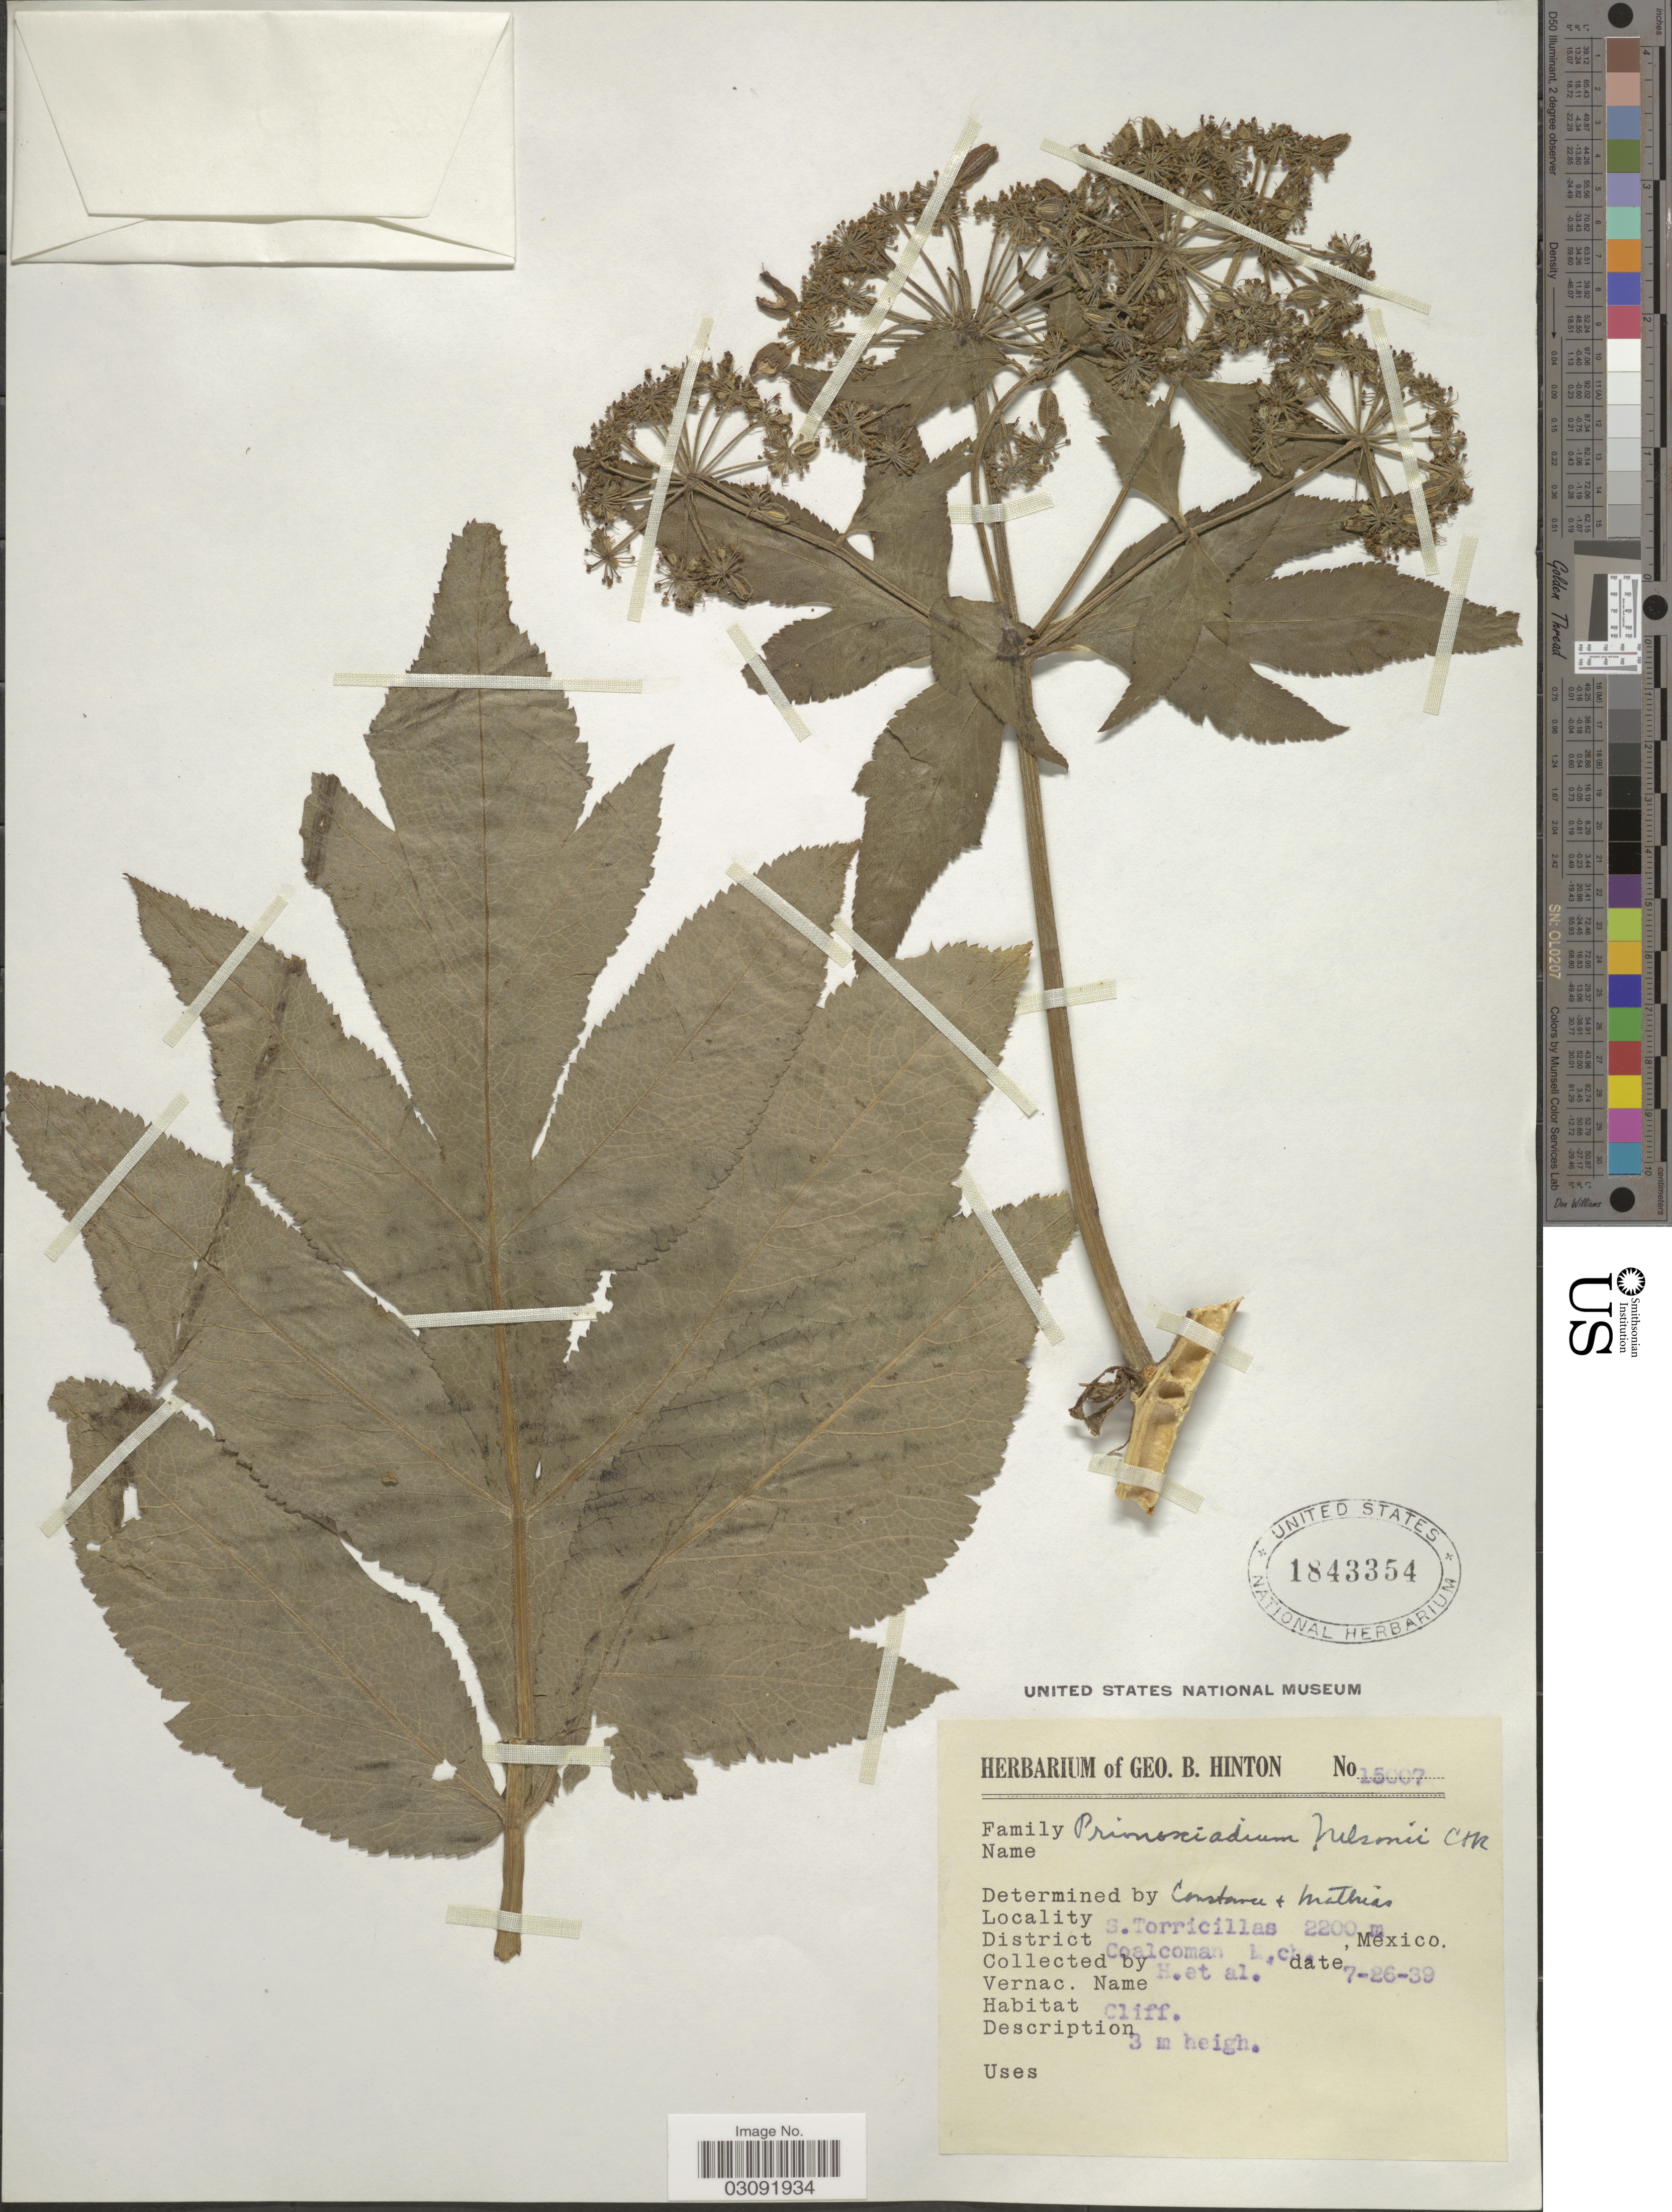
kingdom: Plantae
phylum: Tracheophyta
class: Magnoliopsida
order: Apiales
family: Apiaceae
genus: Prionosciadium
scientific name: Prionosciadium nelsonii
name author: J.M. Coult. & Rose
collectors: G. B. Hinton & et al.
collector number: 15007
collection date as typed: Transcribed d/m/y: 26/7/39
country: Mexico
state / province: Michoacán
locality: S. Torricillas. District Coalcoman. Mich.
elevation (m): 2200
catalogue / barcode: US 1843354